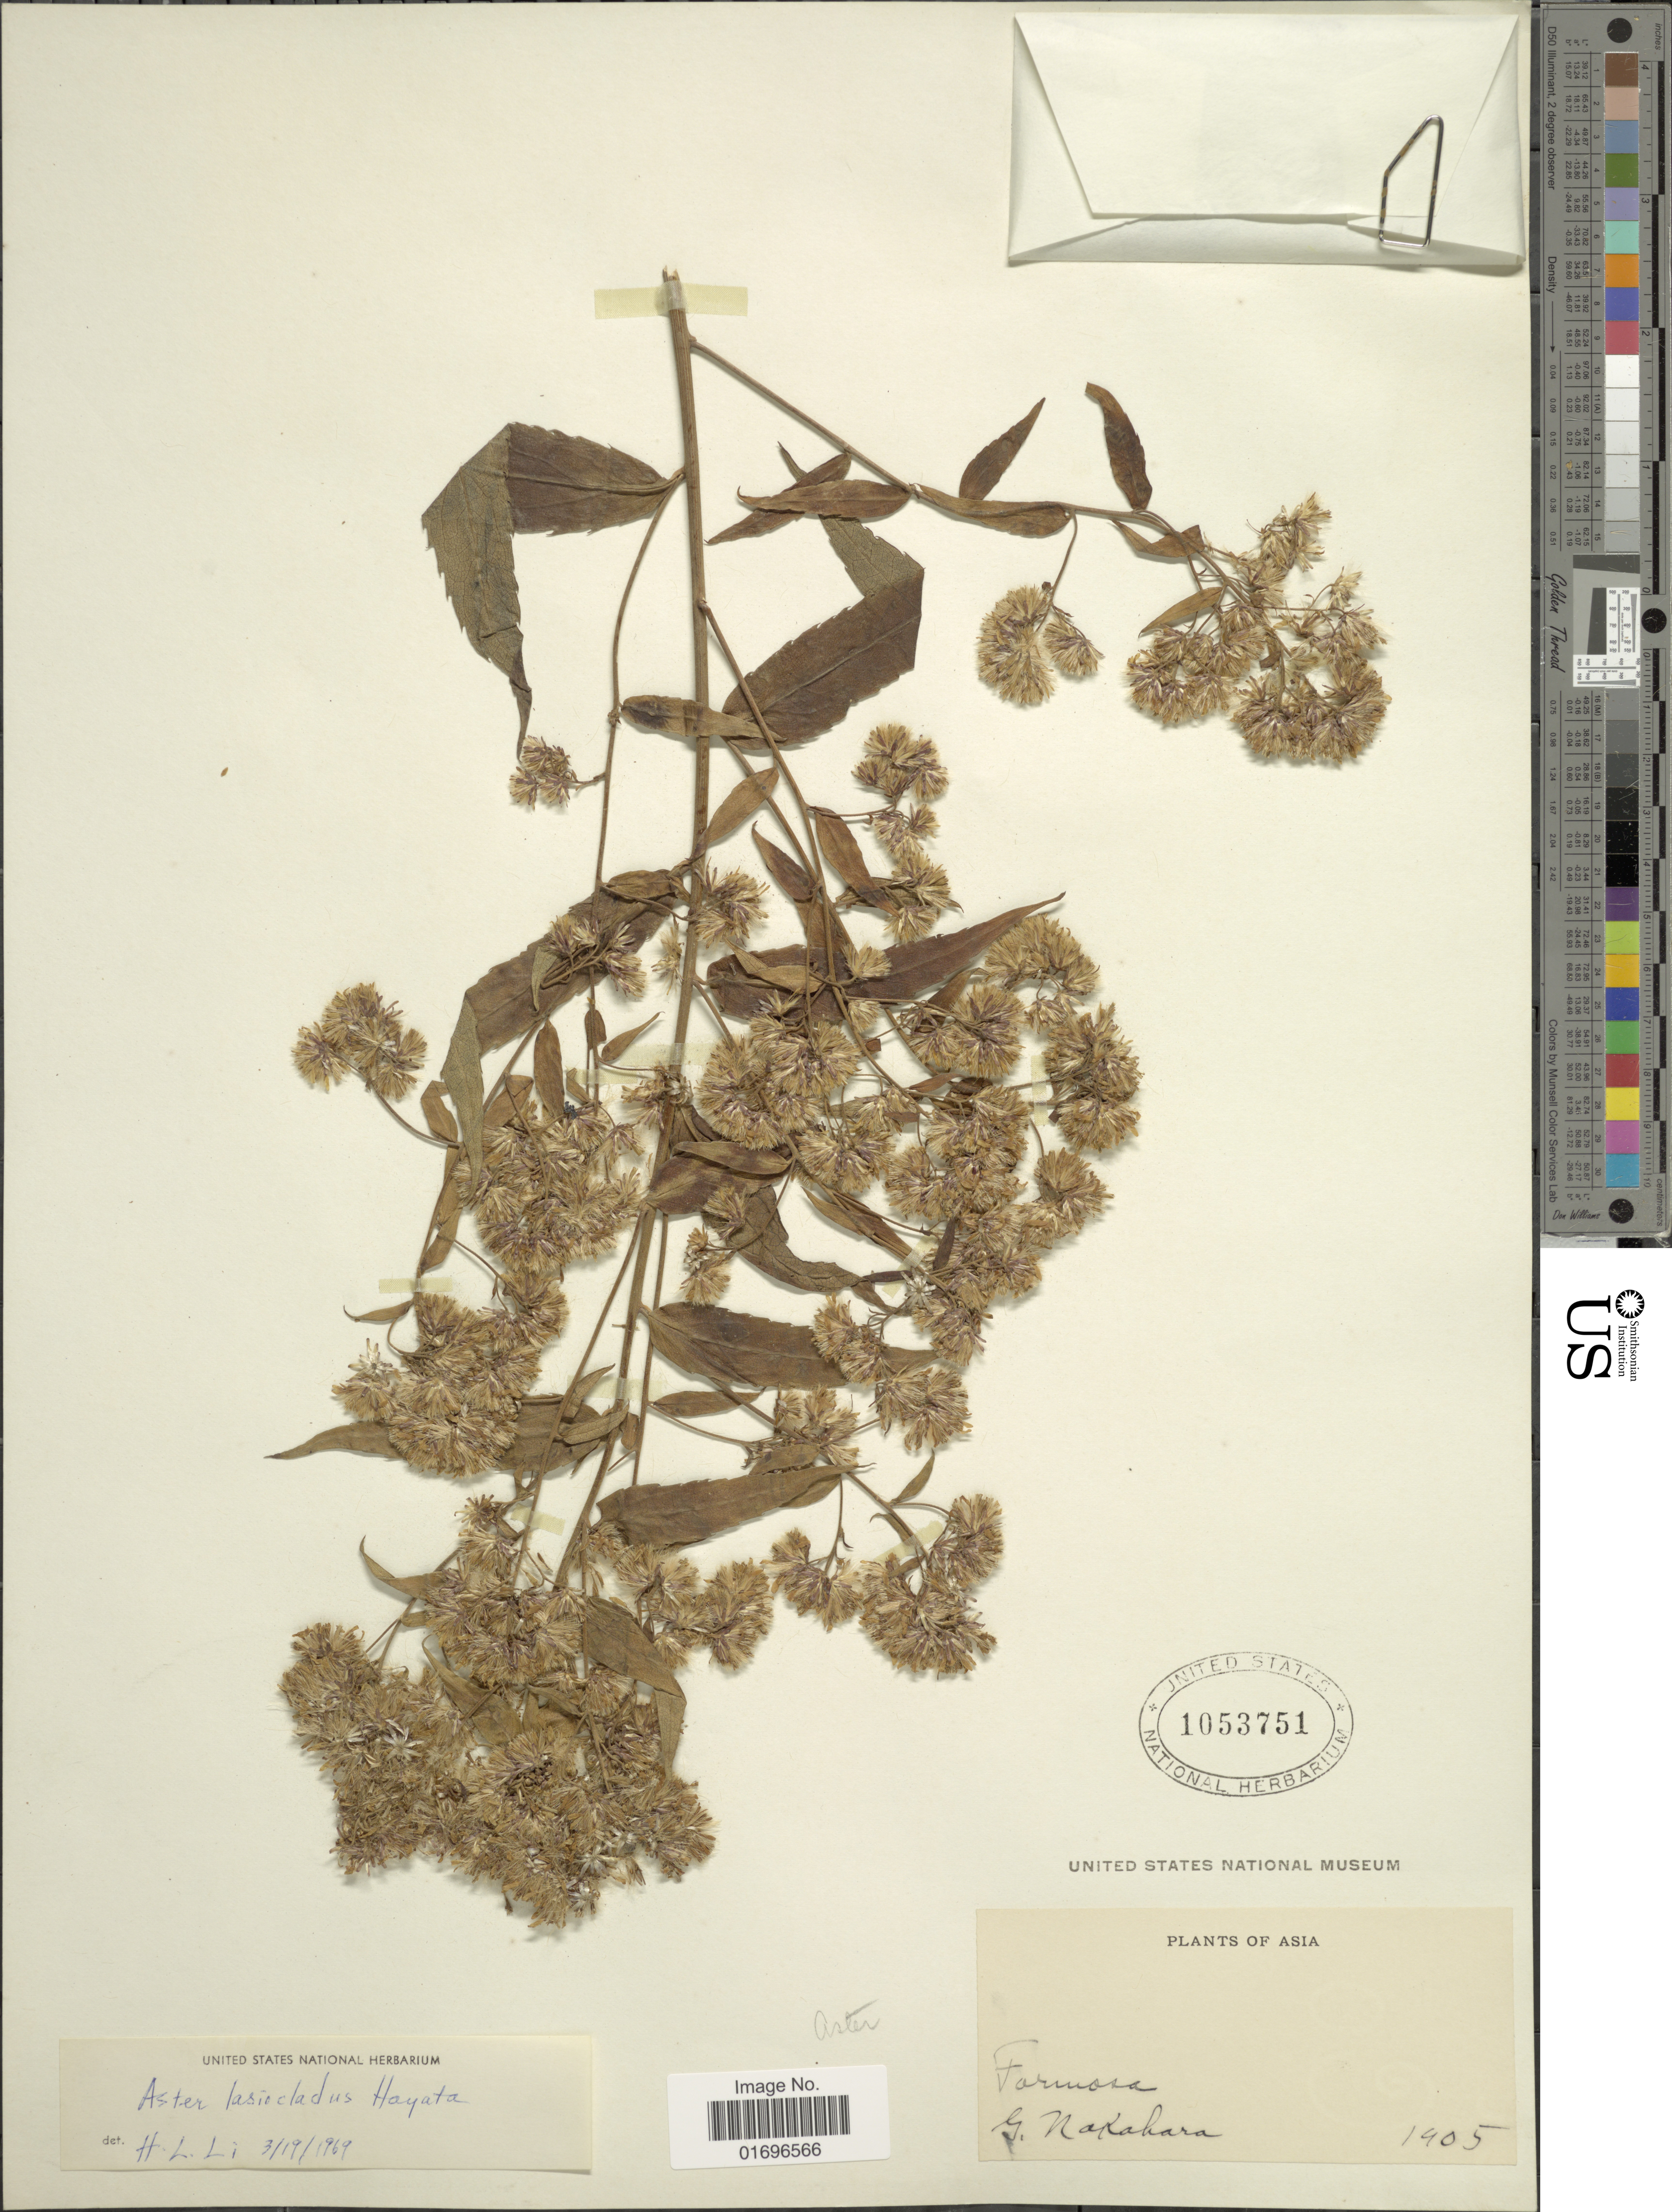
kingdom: Plantae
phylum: Tracheophyta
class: Magnoliopsida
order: Asterales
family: Asteraceae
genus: Aster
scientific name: Aster lasiocladus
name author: Hayata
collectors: G. Nakahara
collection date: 1905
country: Taiwan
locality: Asia. Formosa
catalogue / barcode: US 1053751